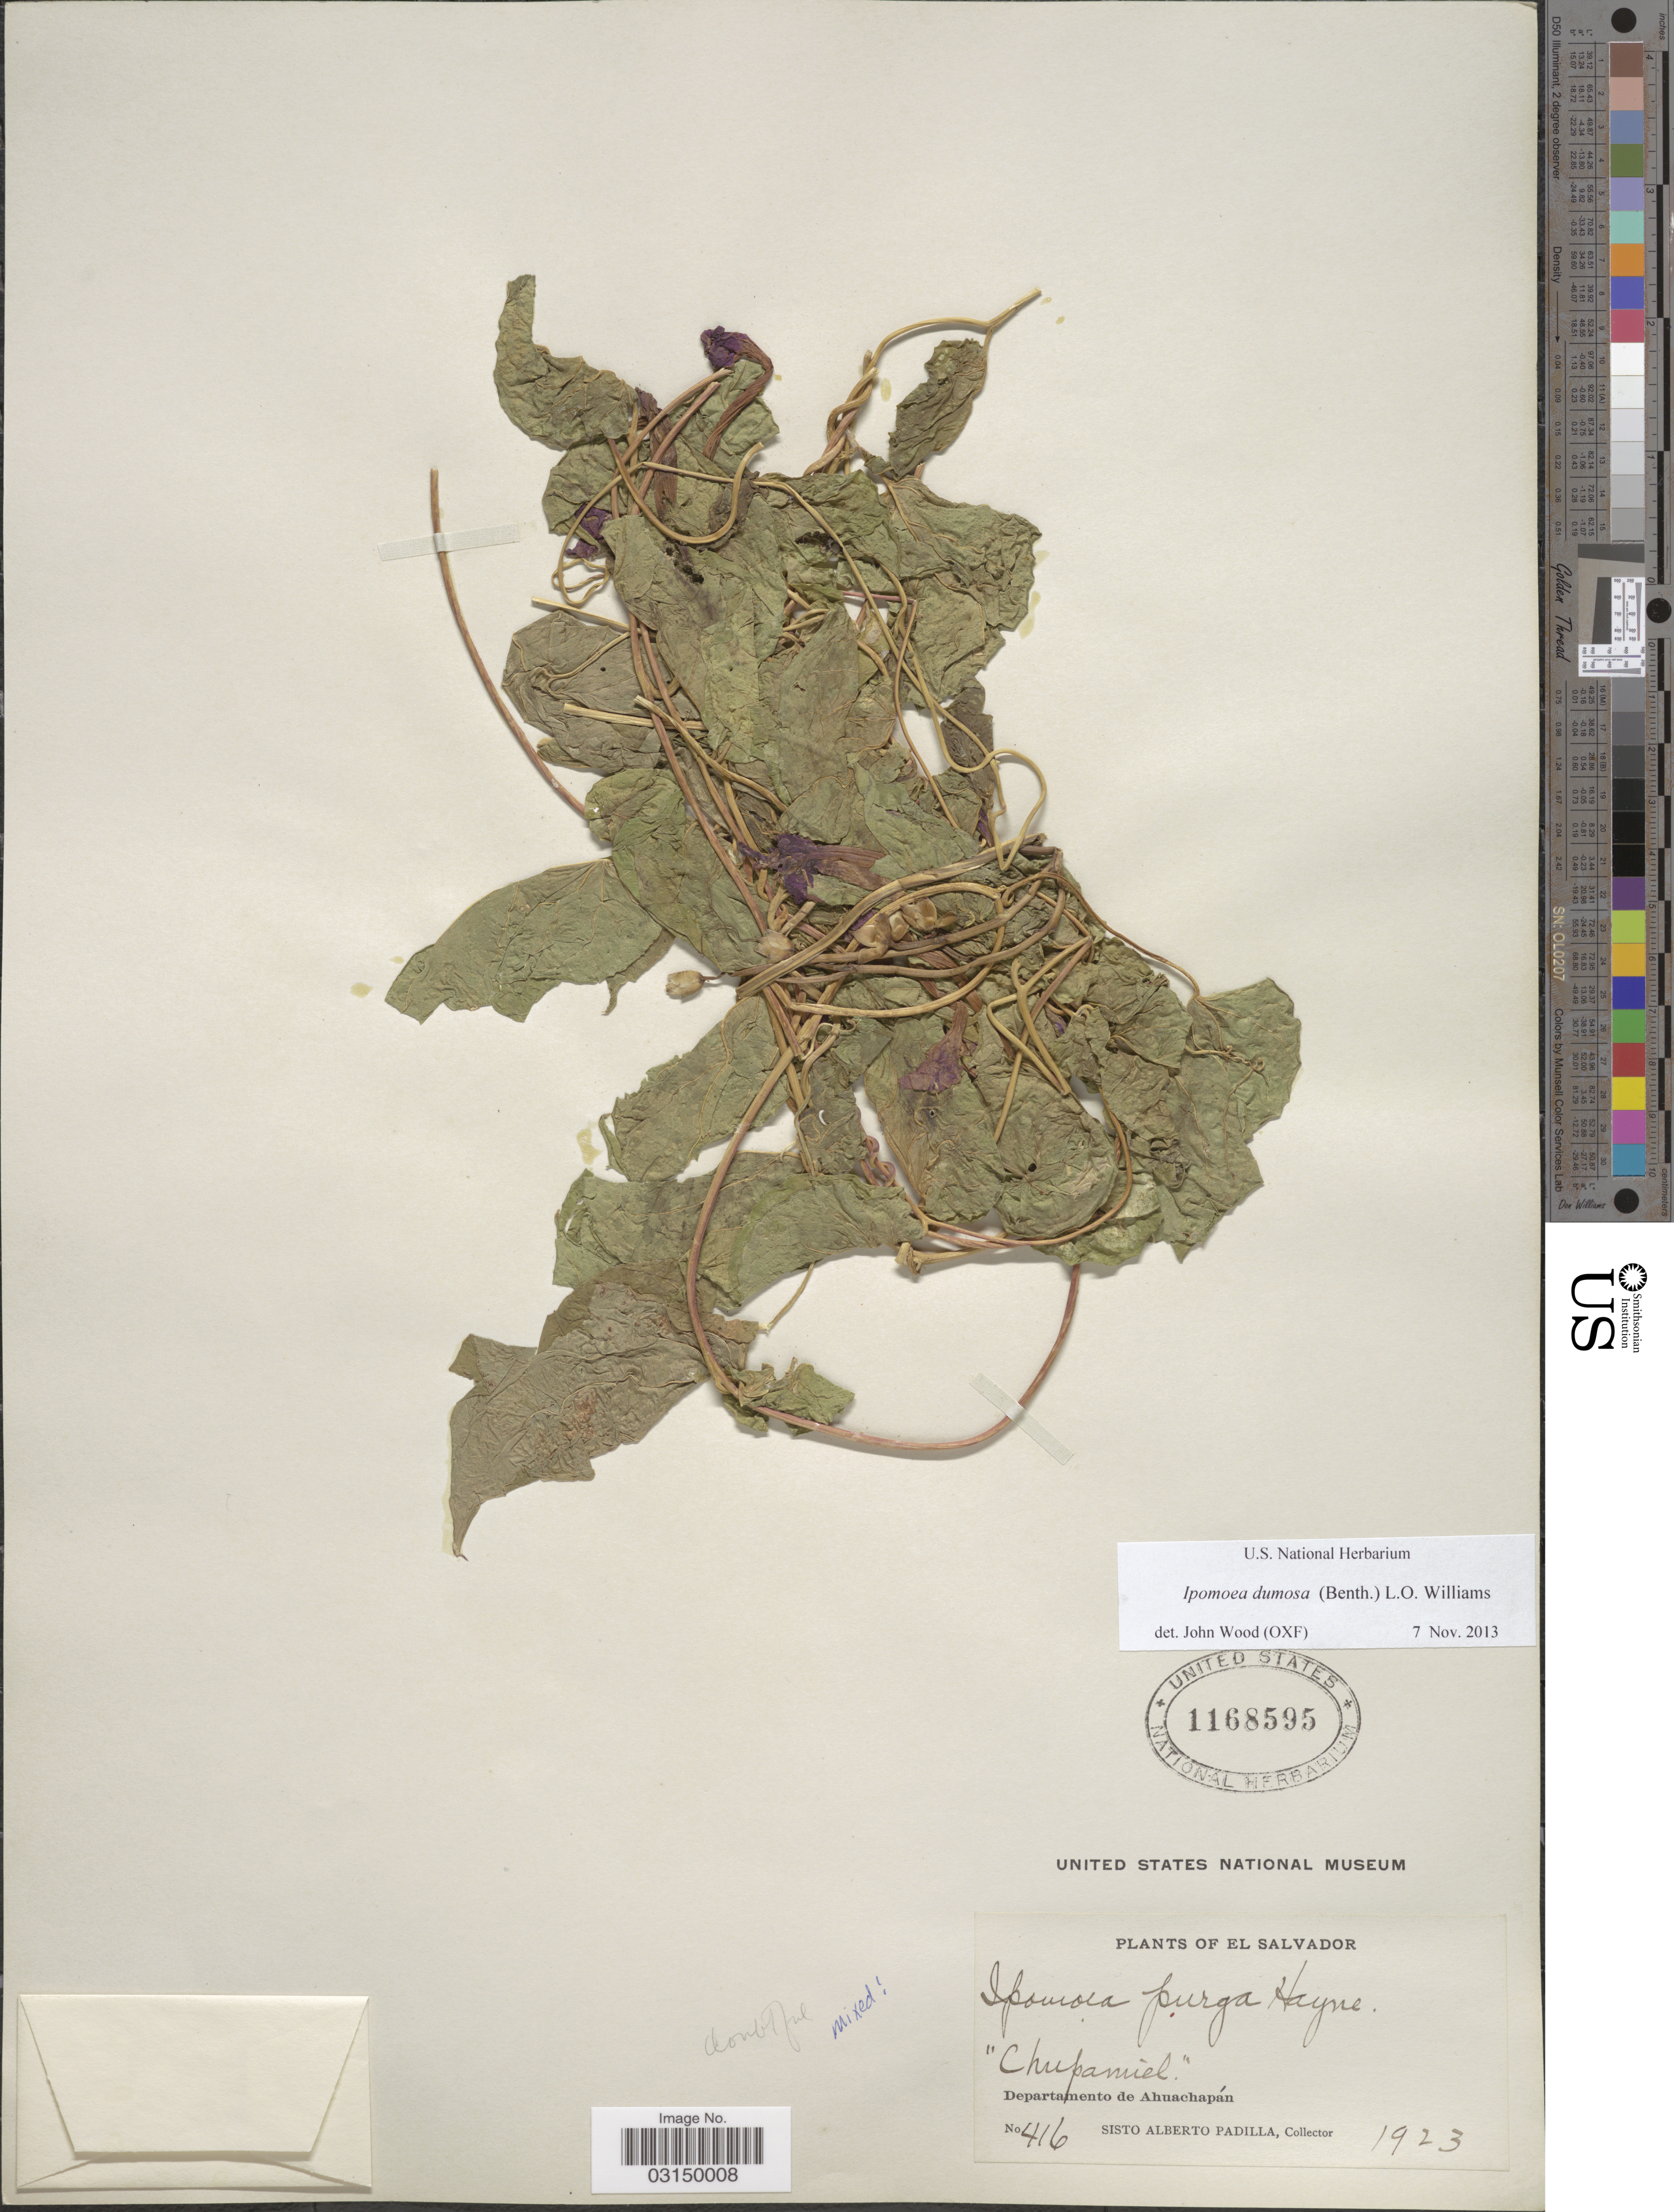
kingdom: Plantae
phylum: Tracheophyta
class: Magnoliopsida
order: Solanales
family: Convolvulaceae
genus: Ipomoea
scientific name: Ipomoea dumosa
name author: (Benth.) L.O. Williams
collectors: S. A. Padilla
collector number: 416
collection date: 1923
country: El Salvador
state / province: Ahuachapan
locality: Departamento de Ahuachapán.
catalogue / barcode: US 1168595